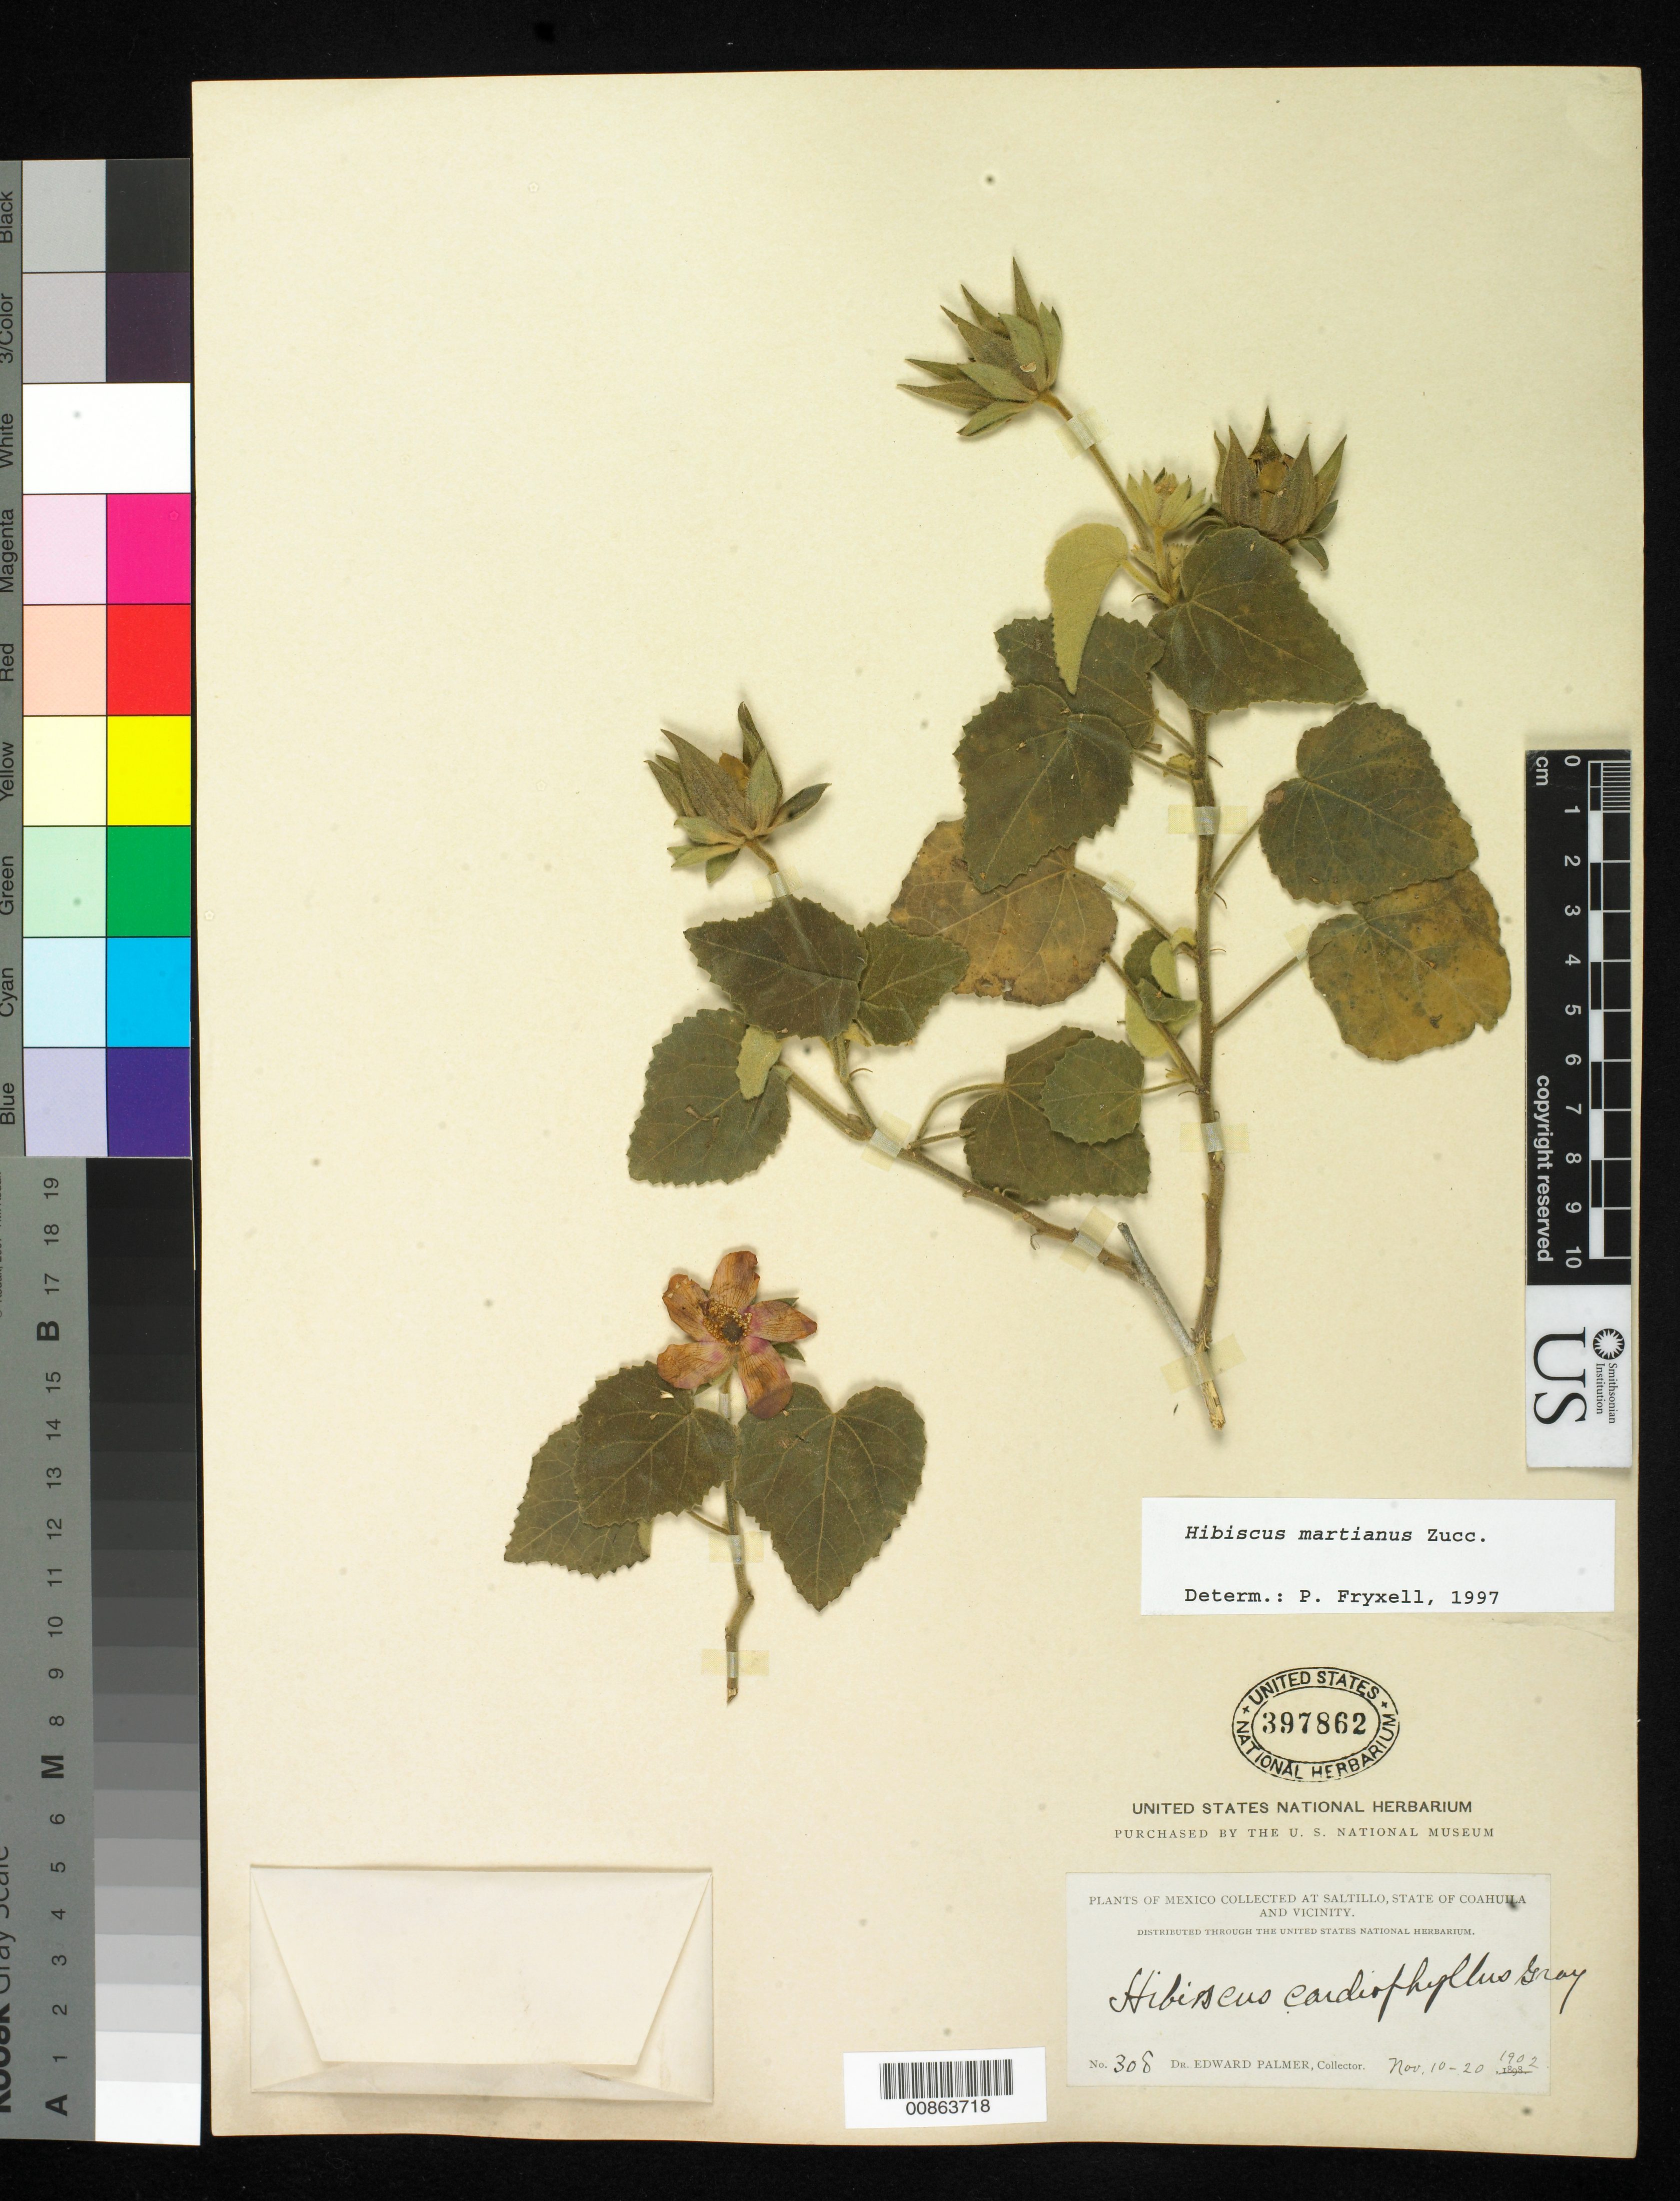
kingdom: Plantae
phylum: Tracheophyta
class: Magnoliopsida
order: Malvales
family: Malvaceae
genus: Hibiscus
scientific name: Hibiscus martianus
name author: Zucc.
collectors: E. Palmer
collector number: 308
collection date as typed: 10 Nov 1902 to 20 Nov 1902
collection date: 1902-11-10/1902-11-20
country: Mexico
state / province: Coahuila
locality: Saltillo, Coahuila and vicinity.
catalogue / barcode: US 397862